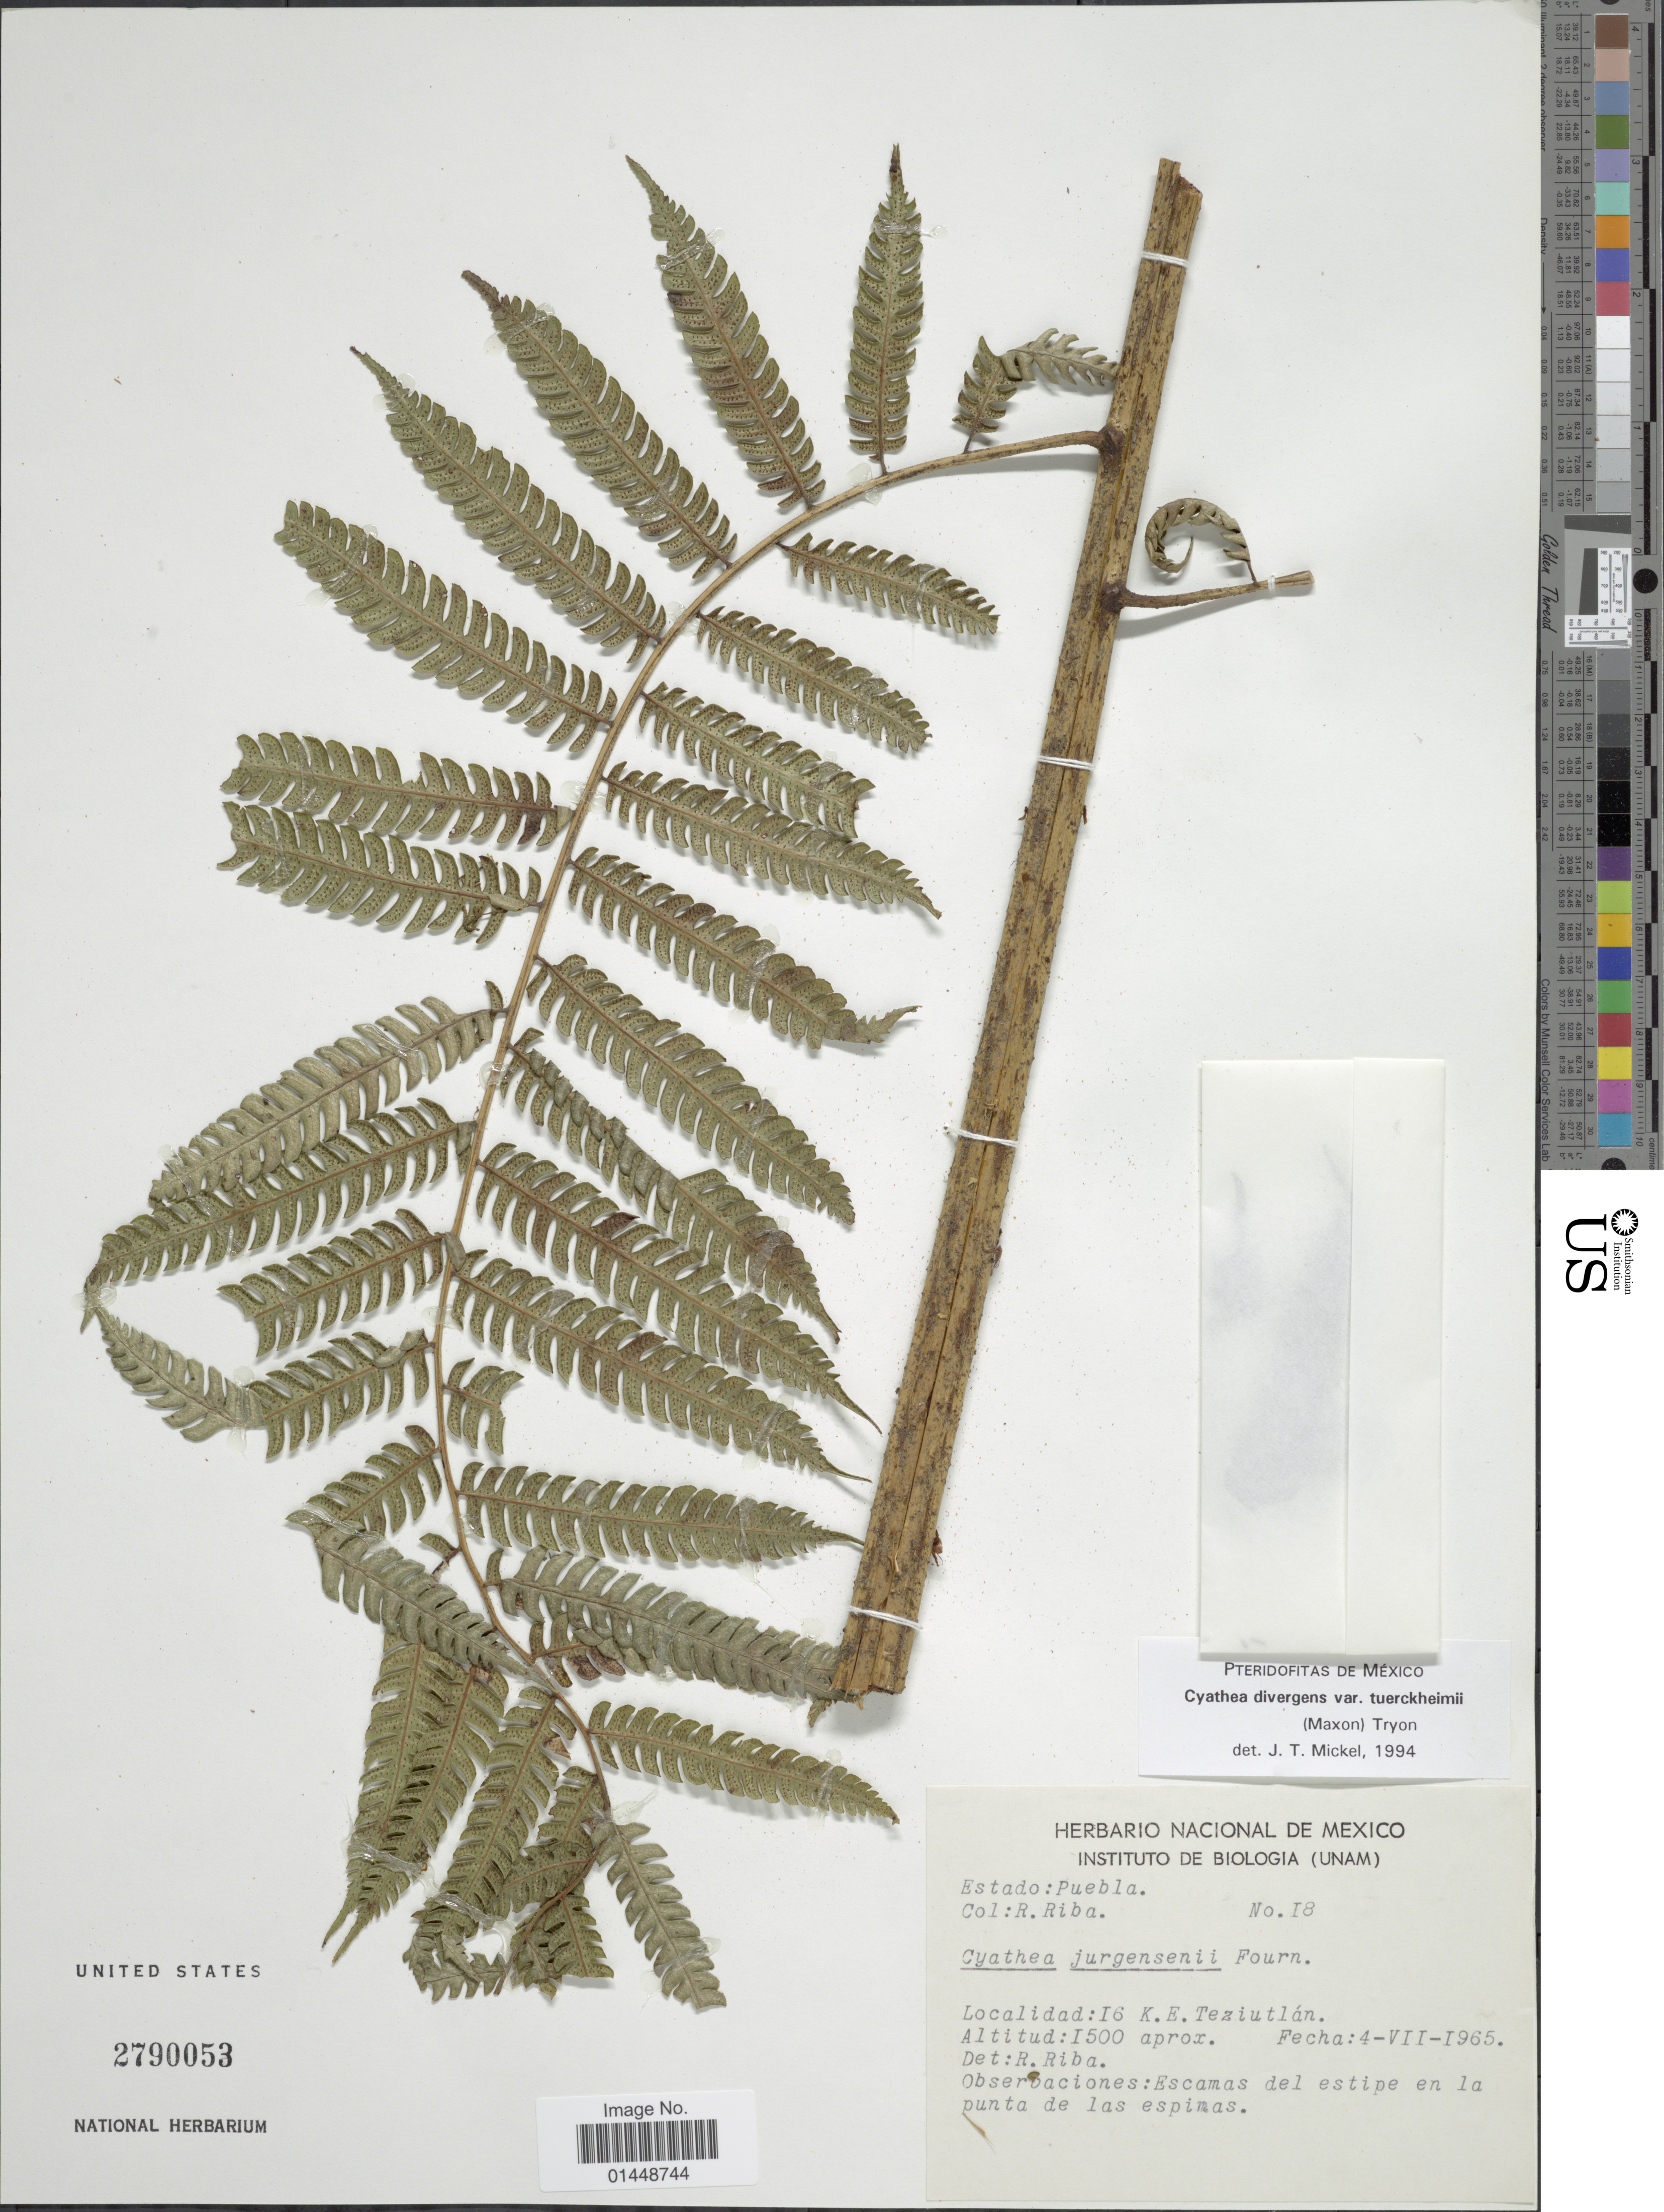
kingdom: Plantae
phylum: Tracheophyta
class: Polypodiopsida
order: Cyatheales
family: Cyatheaceae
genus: Cyathea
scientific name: Cyathea divergens var. tuerckheimii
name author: (Maxon) R.M. Tryon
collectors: R. Riba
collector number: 18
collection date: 1965-07-04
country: Mexico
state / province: Puebla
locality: Estado: Puebla. 16 K.E. Teziutlán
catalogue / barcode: US 2790053